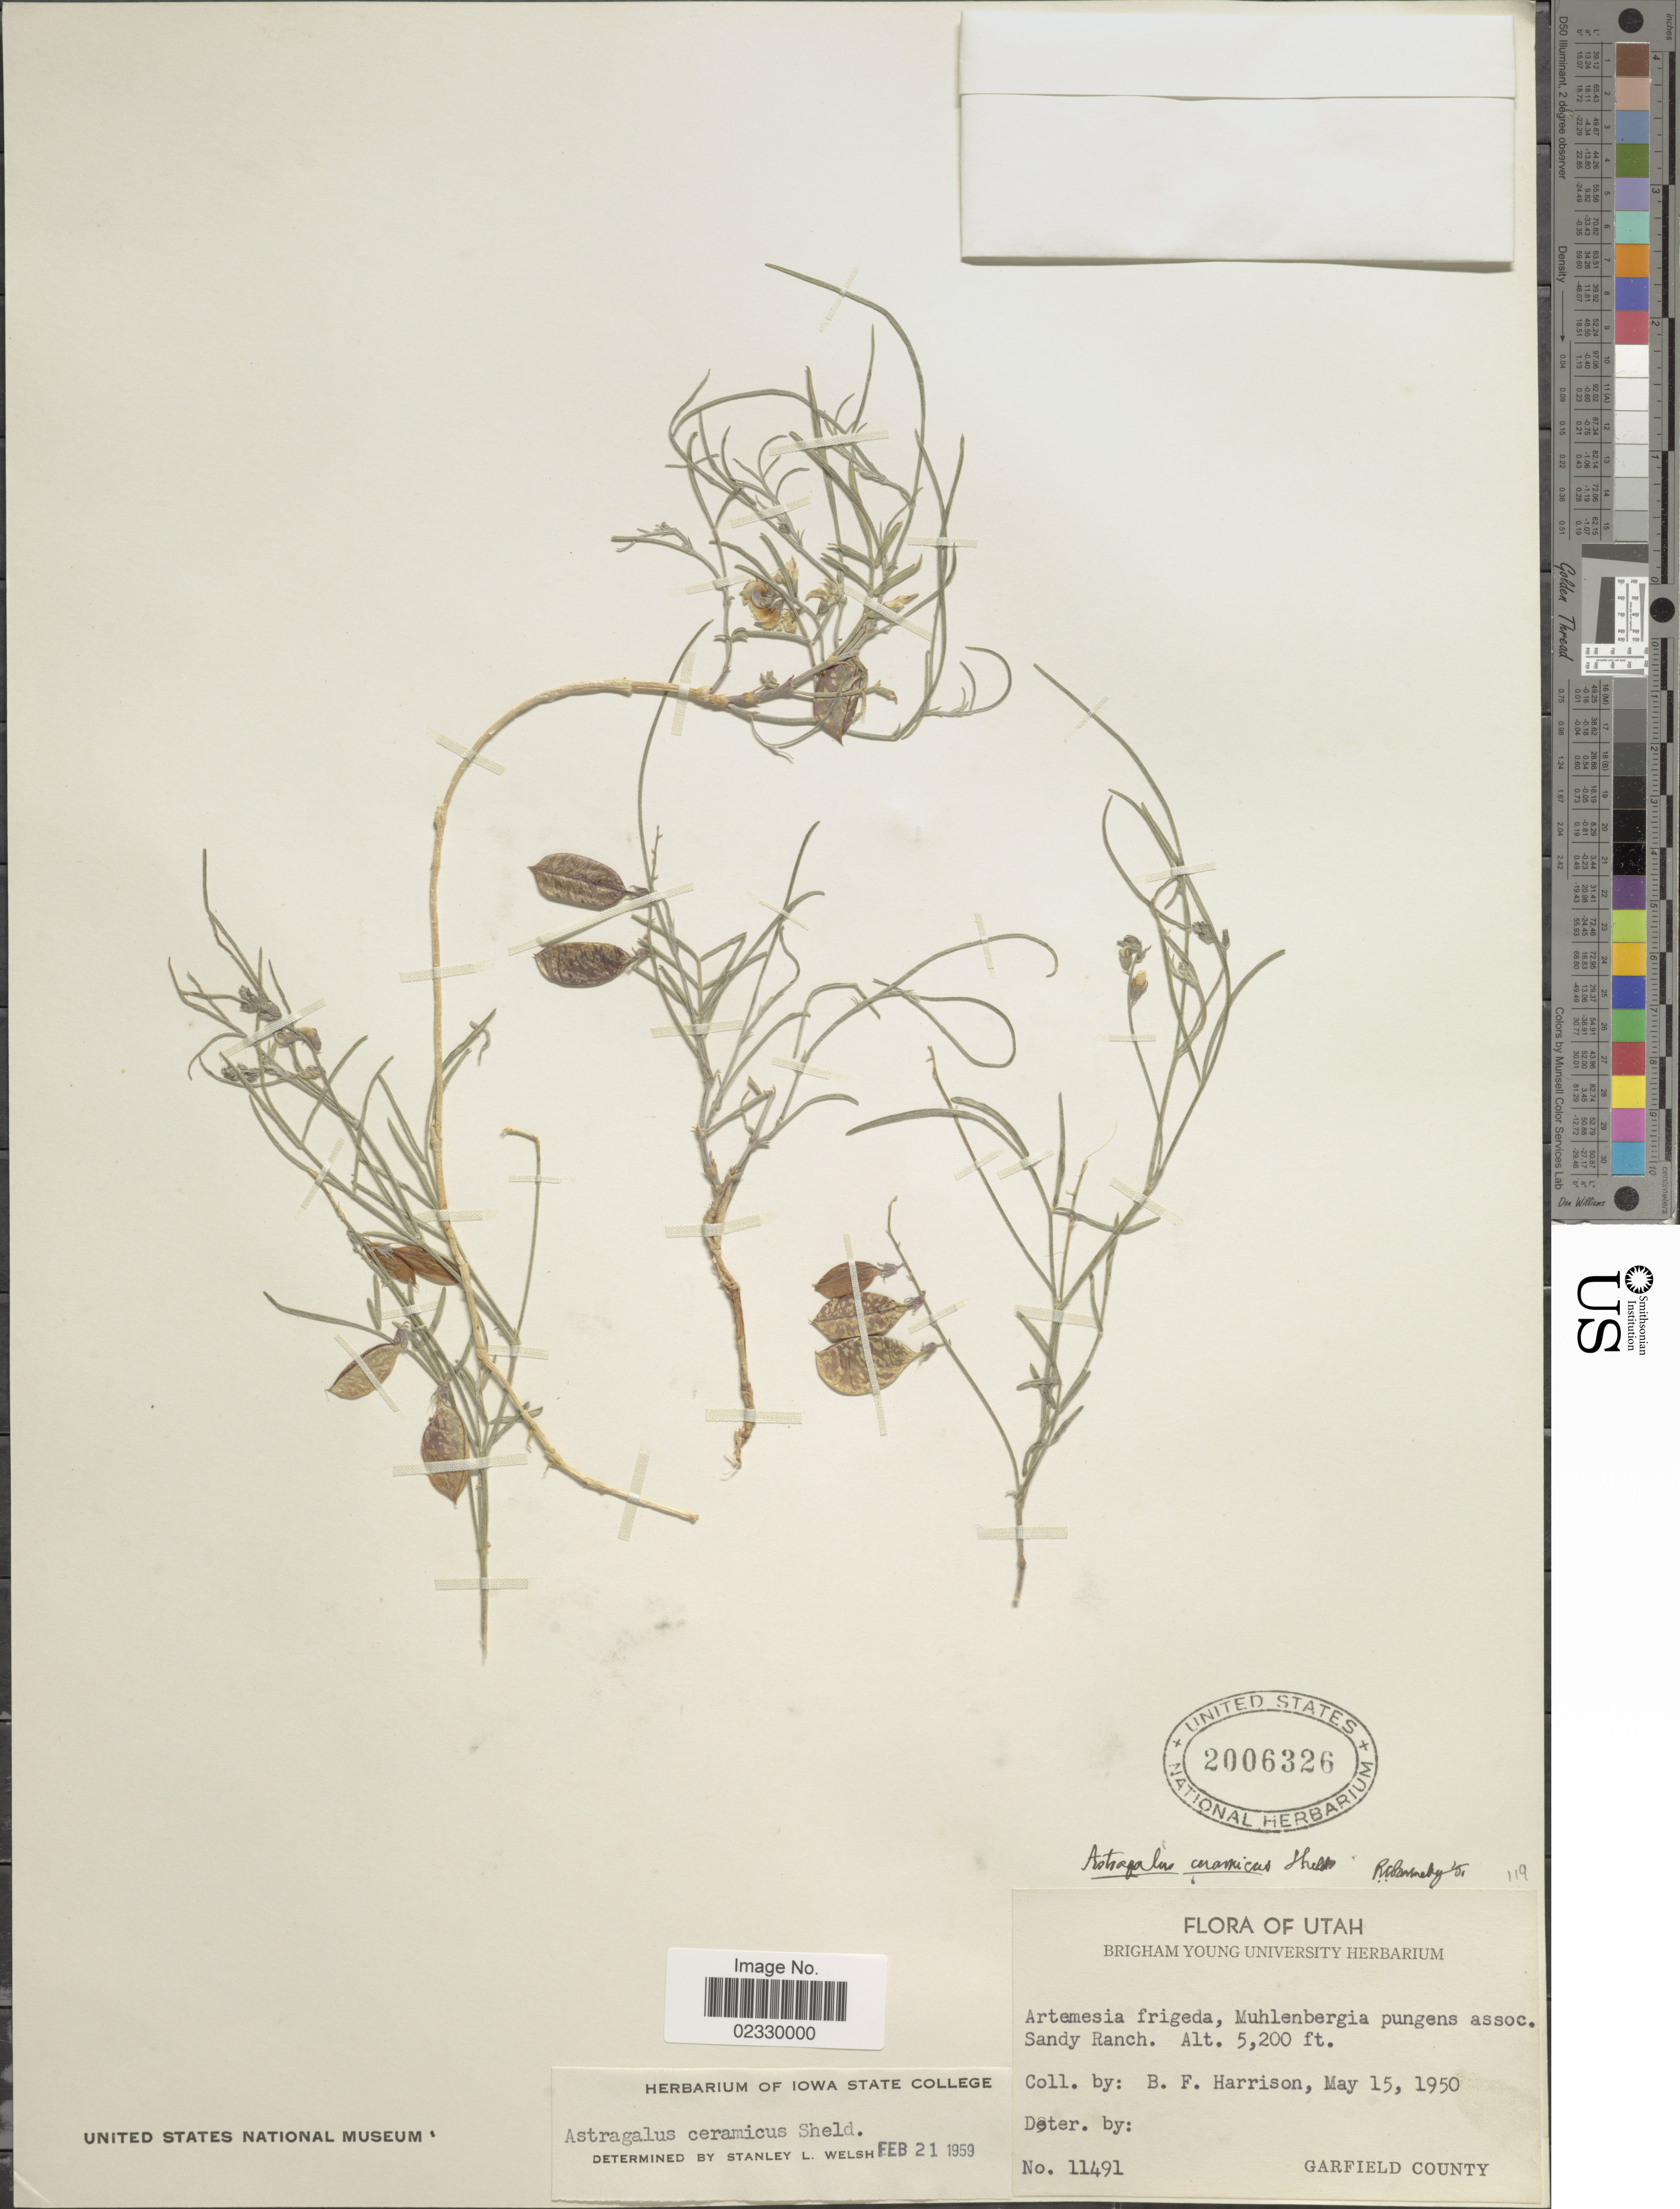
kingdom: Plantae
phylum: Tracheophyta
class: Magnoliopsida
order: Fabales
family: Fabaceae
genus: Astragalus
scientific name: Astragalus ceramicus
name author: E. Sheld.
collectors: B. F. Harrison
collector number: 11491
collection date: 1950-05-15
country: United States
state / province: Utah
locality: Sandy Ranch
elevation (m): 1585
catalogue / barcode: US 2006326